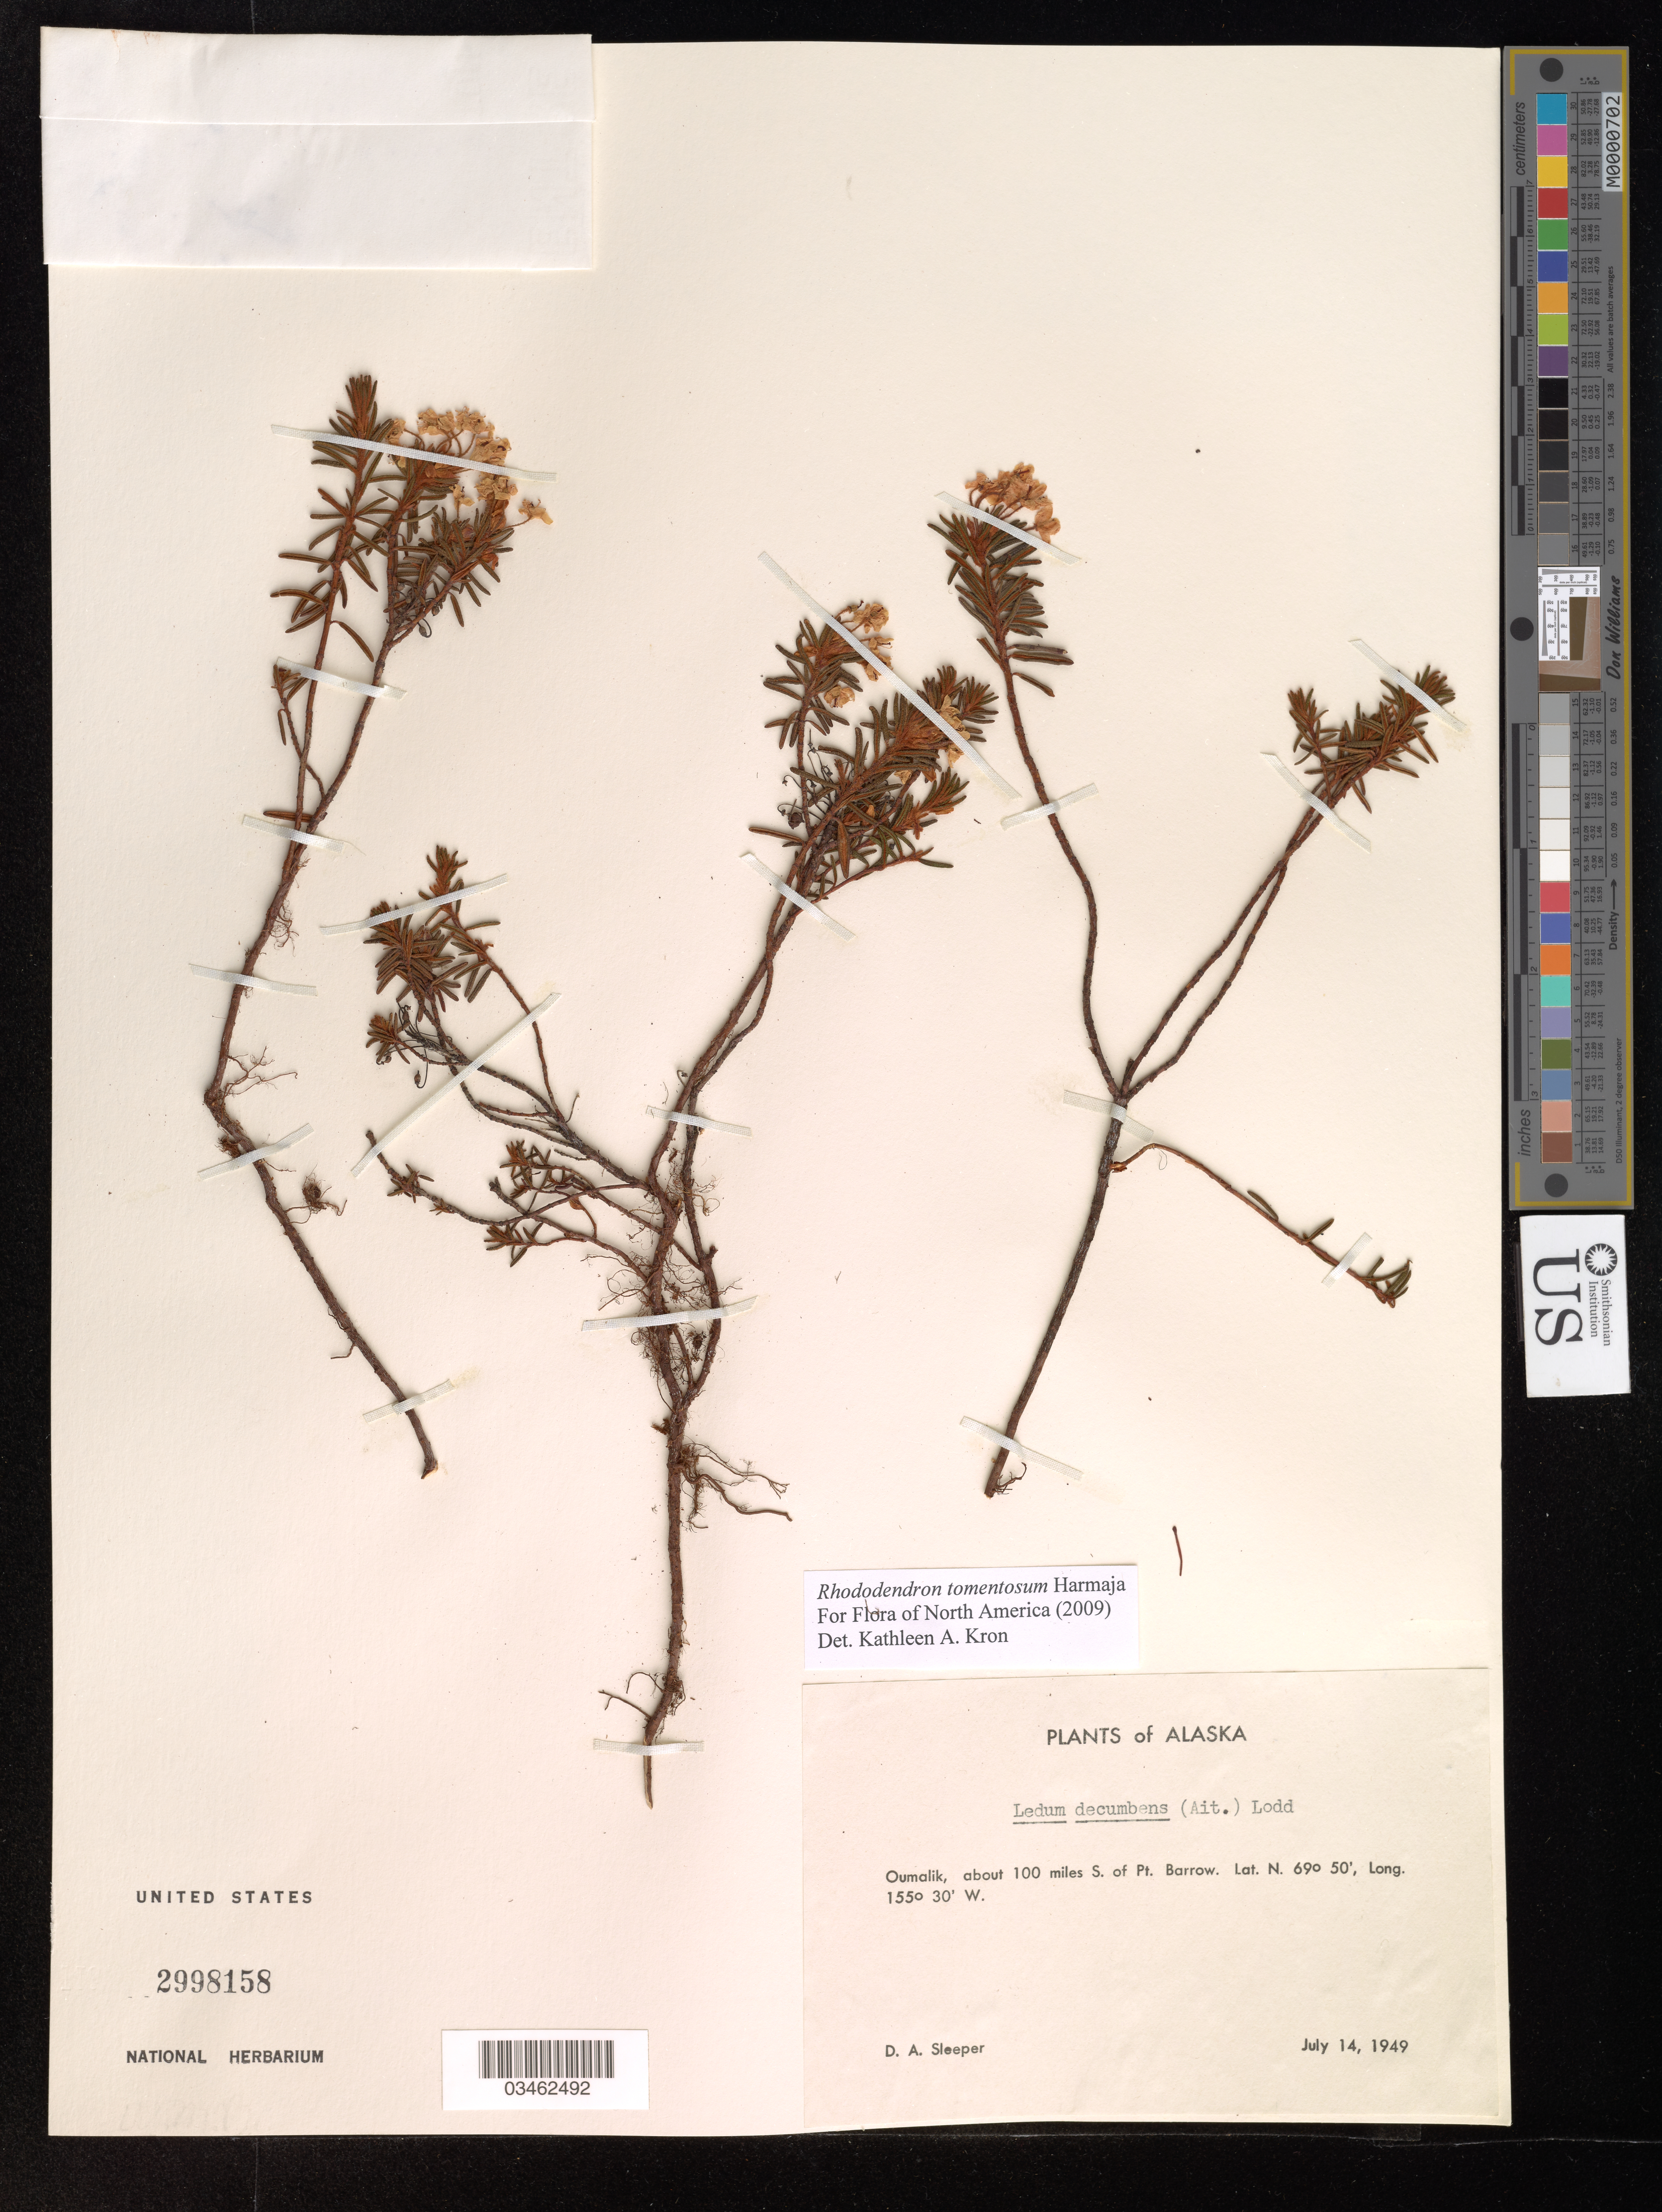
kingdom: Plantae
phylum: Tracheophyta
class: Magnoliopsida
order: Ericales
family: Ericaceae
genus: Rhododendron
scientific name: Rhododendron tomentosum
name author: Harmaja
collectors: D. Sleeper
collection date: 1949-07-14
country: United States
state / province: Alaska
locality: Oumalik, about 100 miles S. of Pt. Barrow.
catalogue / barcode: US 2998158